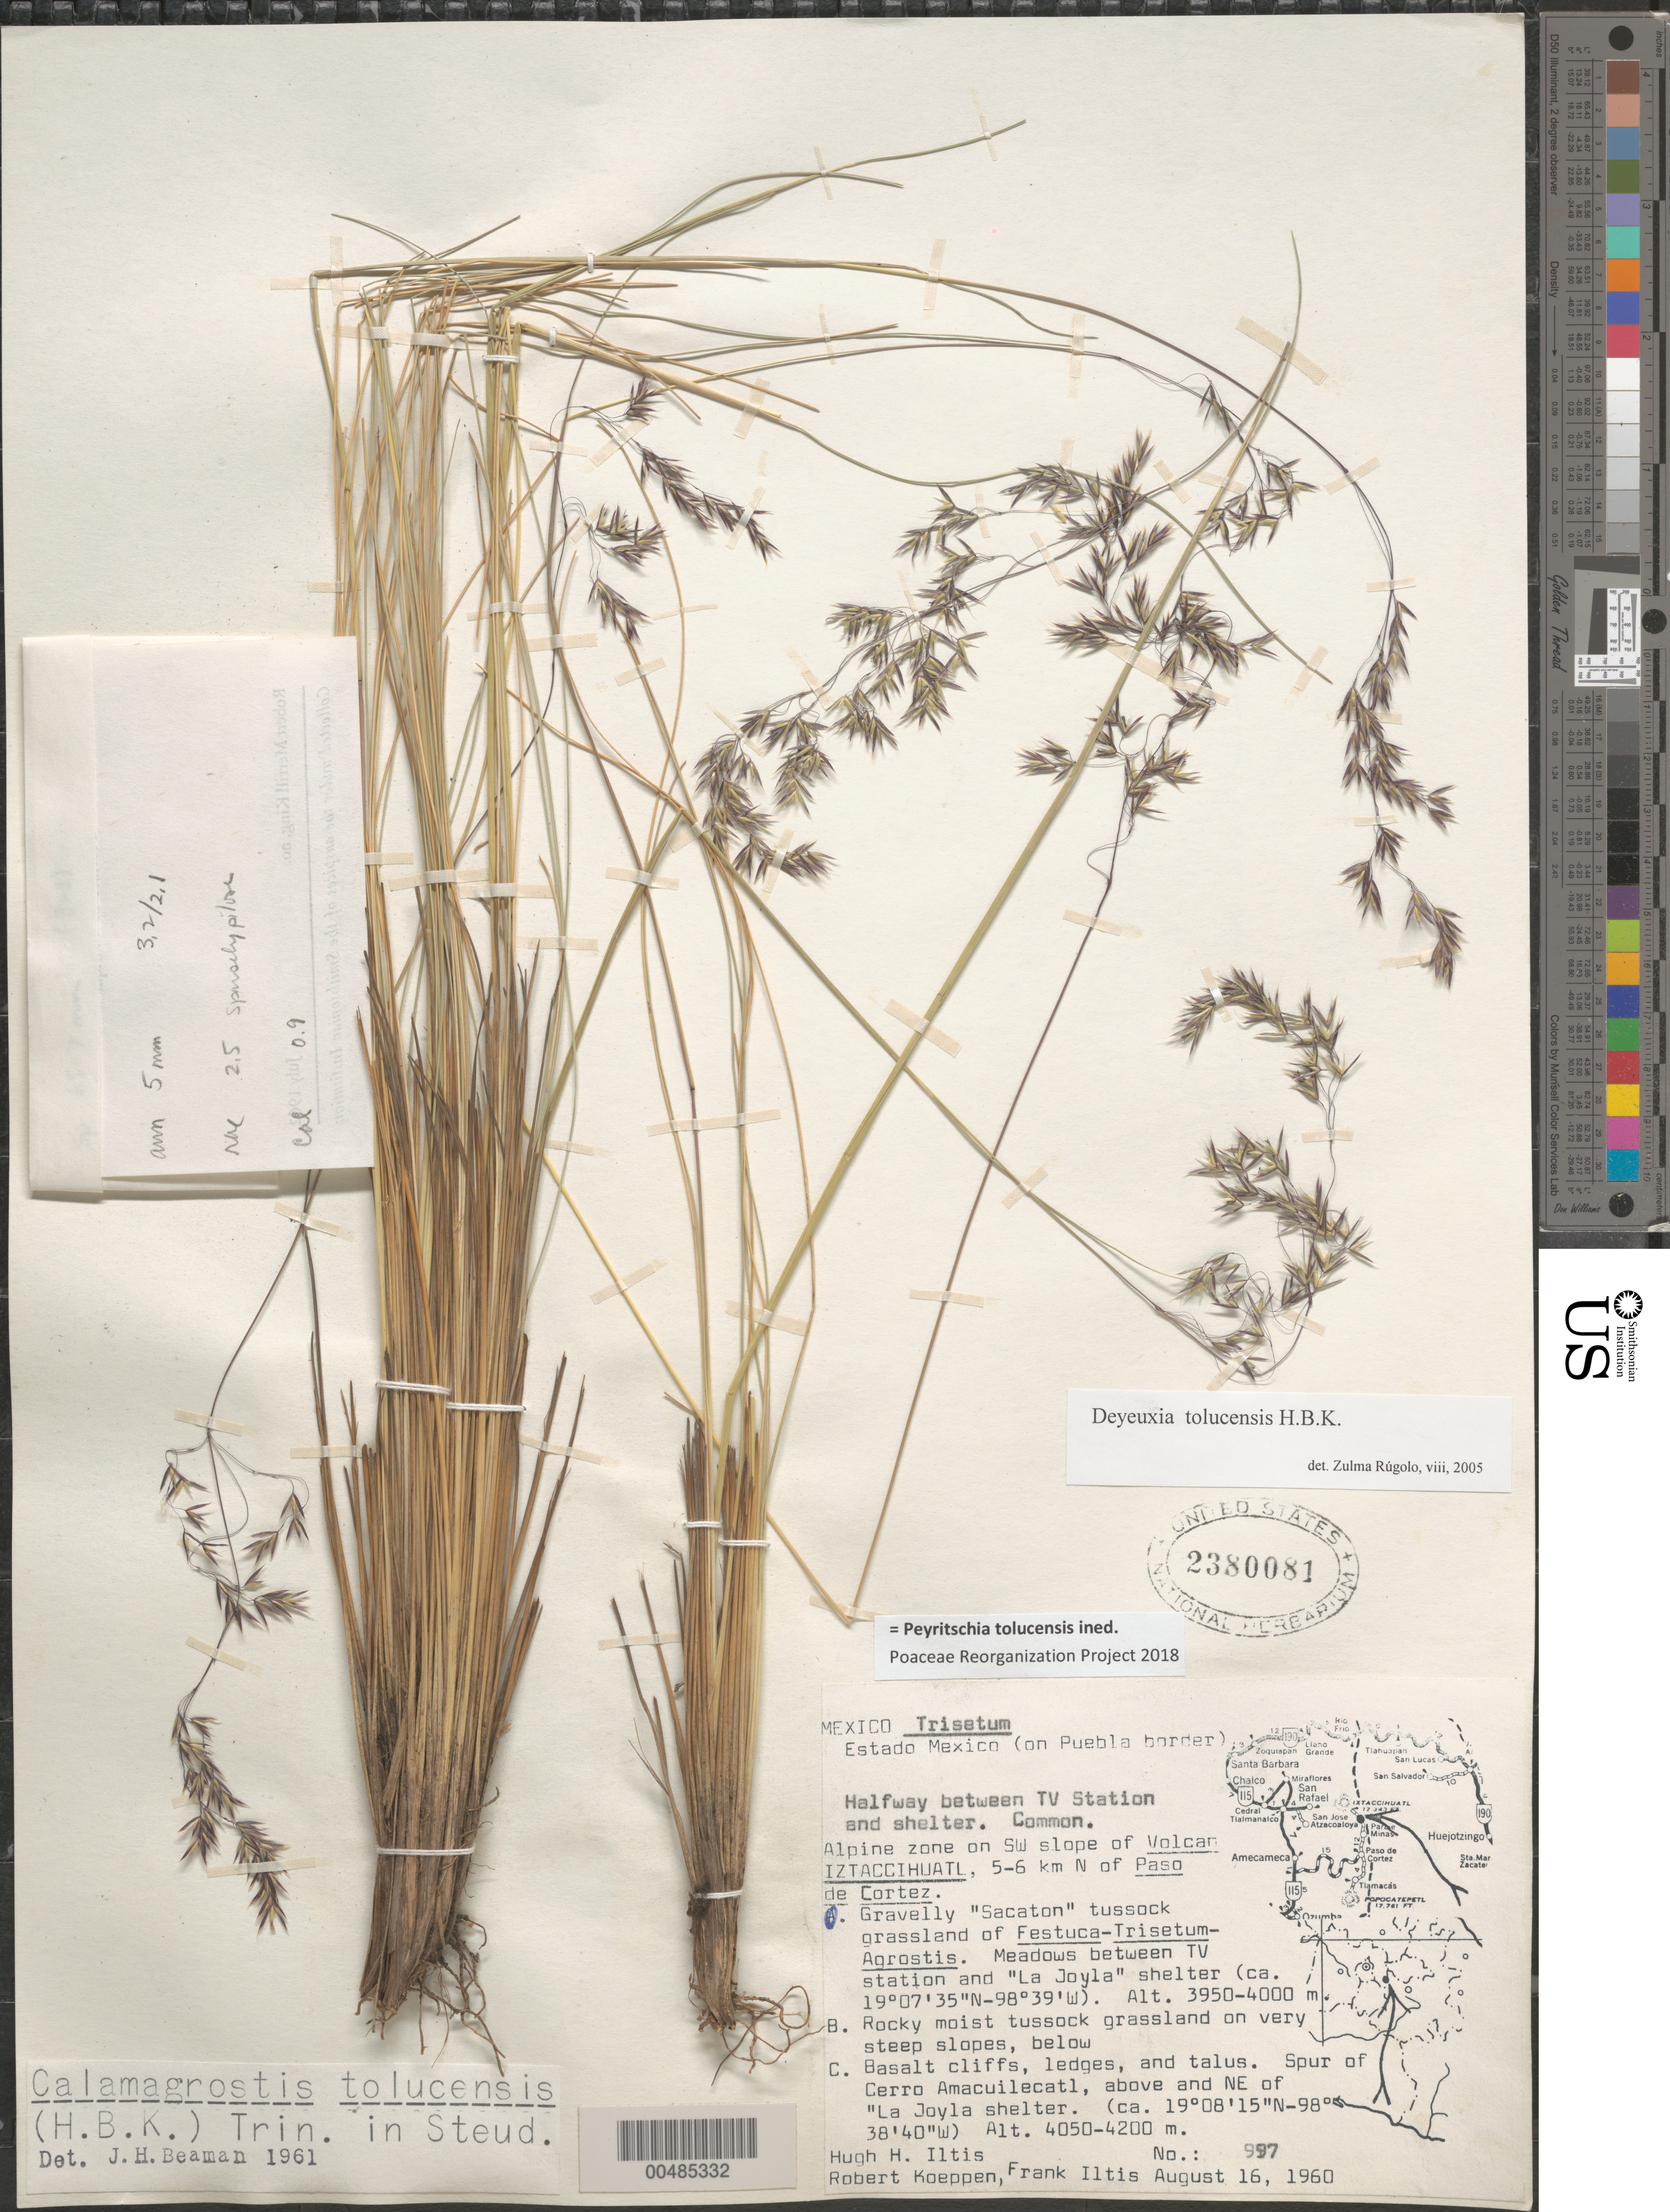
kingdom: Plantae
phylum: Tracheophyta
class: Liliopsida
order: Poales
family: Poaceae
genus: Peyritschia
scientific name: Peyritschia tolucensis ined.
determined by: Poaceae Reorganization Project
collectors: H. H. Iltis, R. C. Koeppen & F. S. Iltis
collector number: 997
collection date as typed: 16 Aug 1960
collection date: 1960-08-16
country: Mexico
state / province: México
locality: On SW slope of Volcan Iztaccihuatl, 5-6 km N of Paso de Cortez, between TV station and La Joyla shelter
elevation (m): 3950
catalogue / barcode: US 2380081